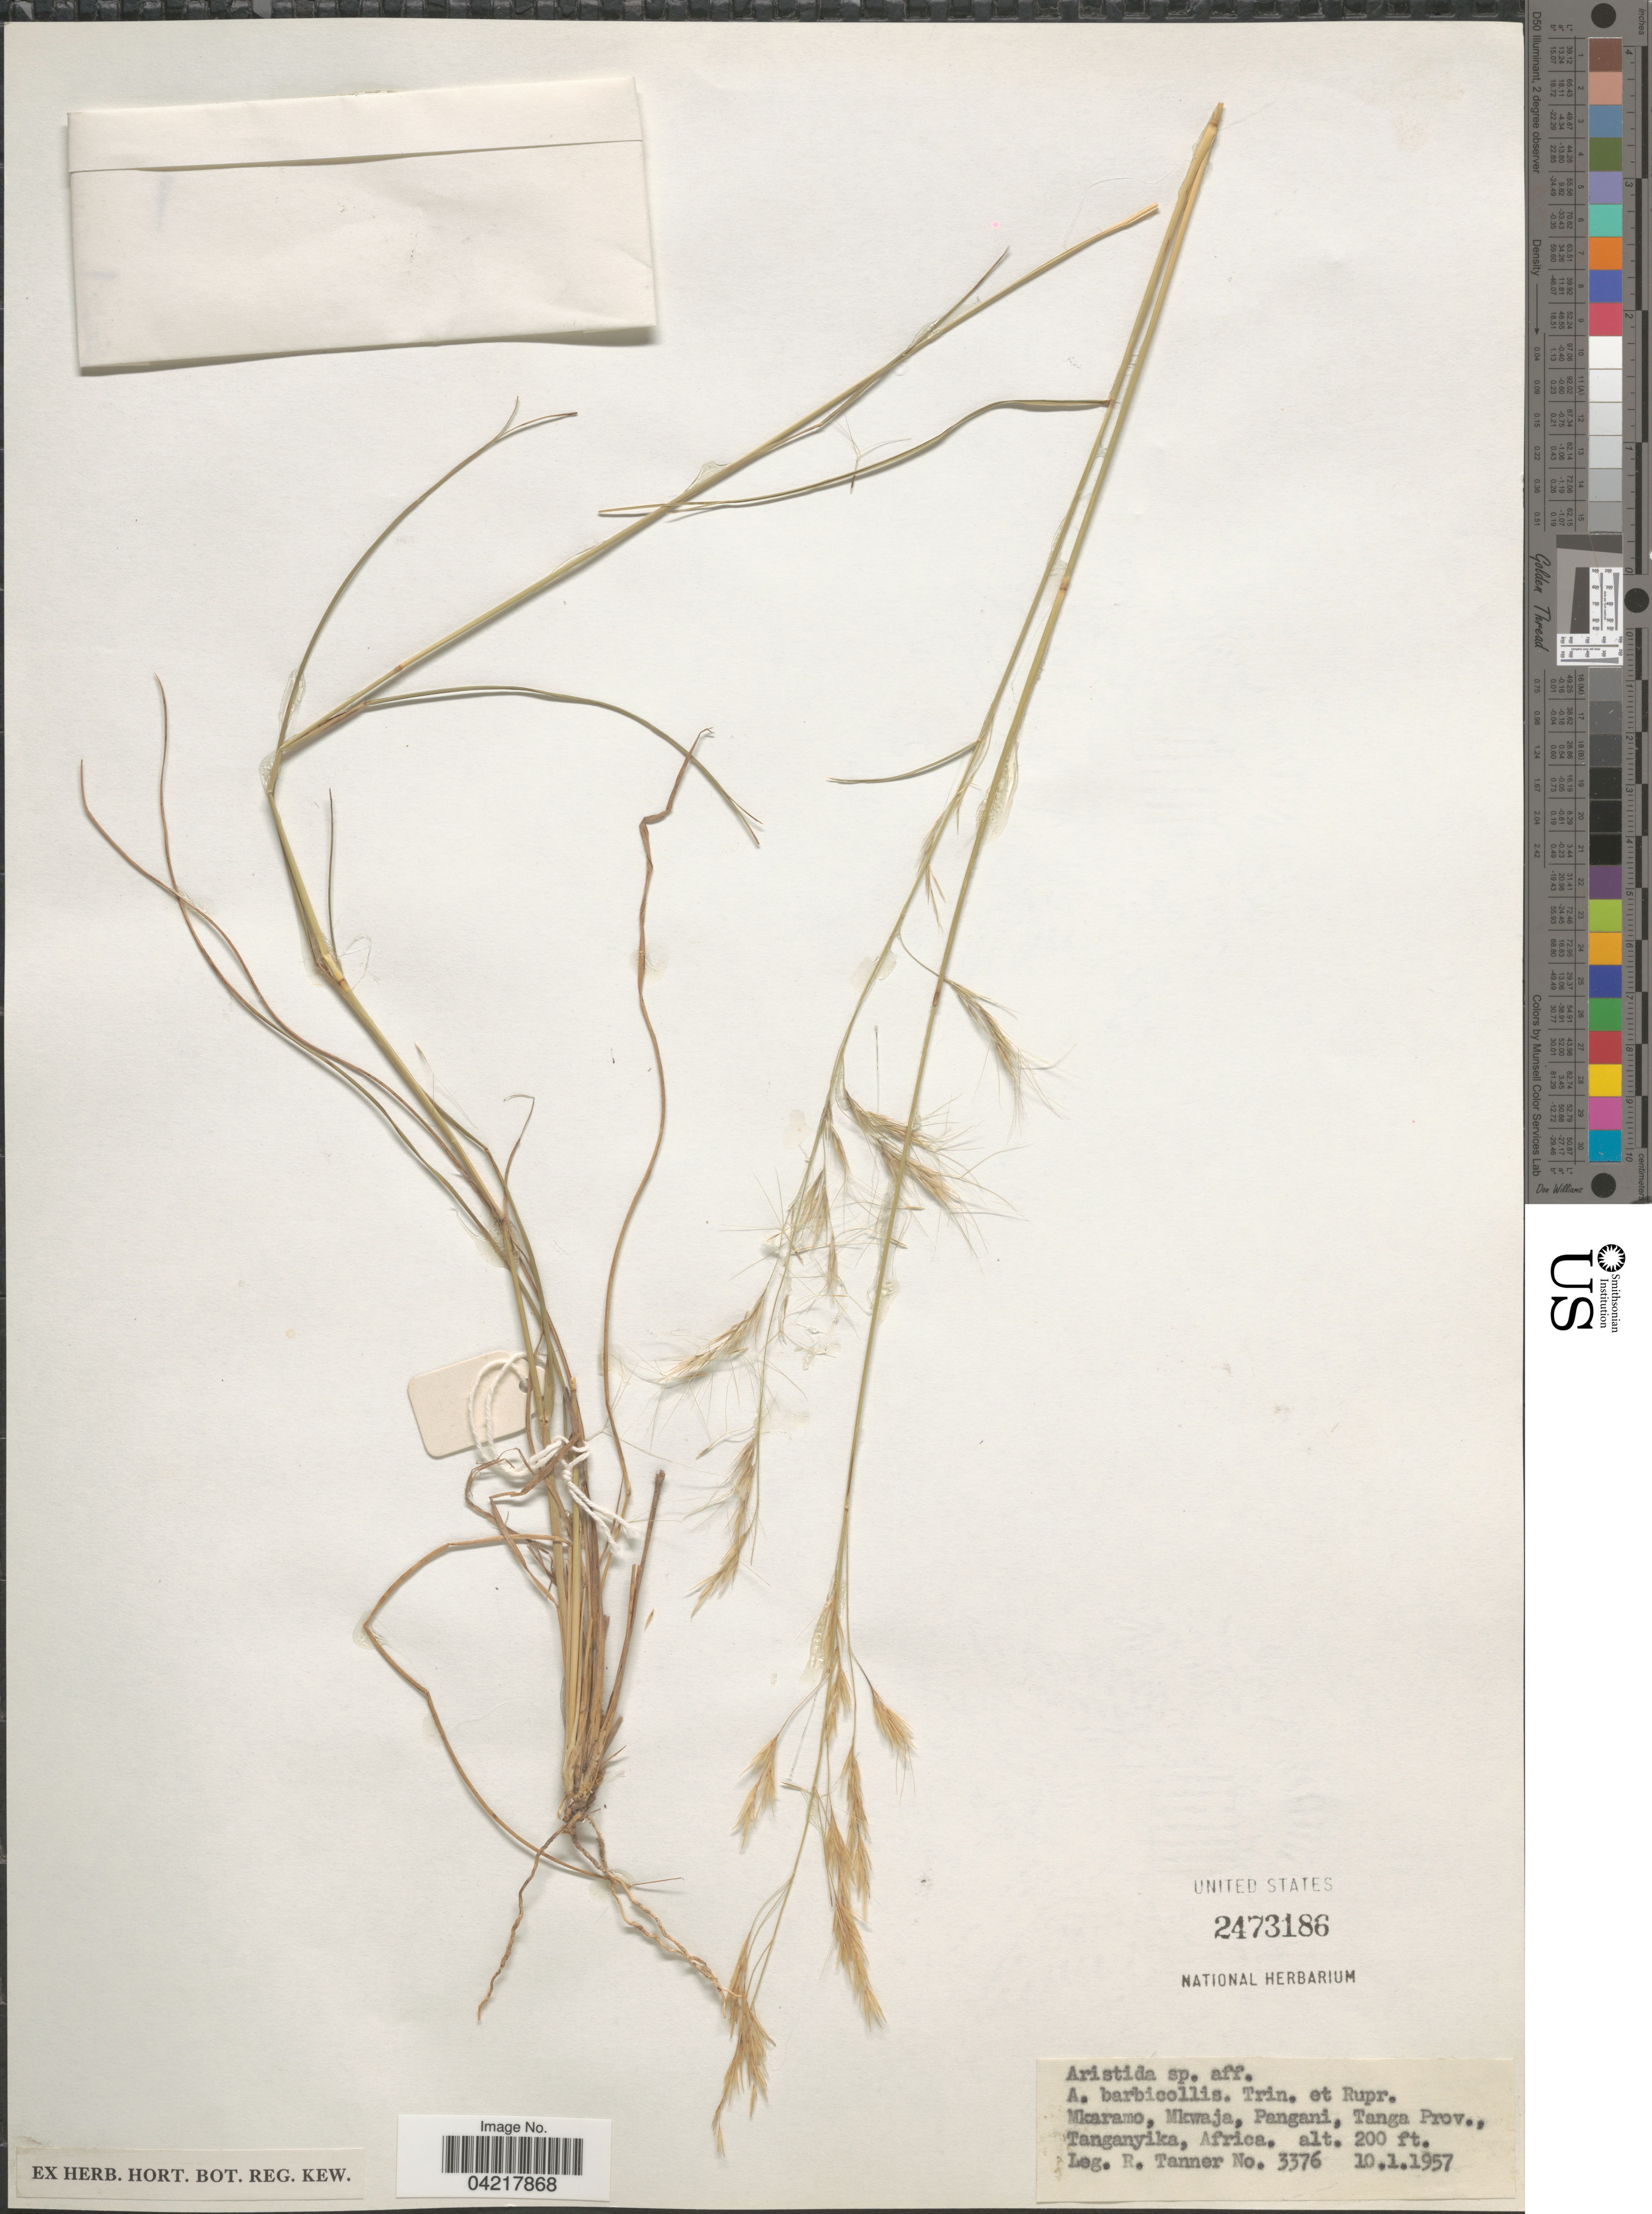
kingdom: Plantae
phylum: Tracheophyta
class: Liliopsida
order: Poales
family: Poaceae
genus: Aristida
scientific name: Aristida sp.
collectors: R. Tanner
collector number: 3376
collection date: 1957-01-10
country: Tanzania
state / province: Tanga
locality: Mkaramo, Mkwaja, Pangani, Tanga Prov., Tanganyika.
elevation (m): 61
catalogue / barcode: US 2473186